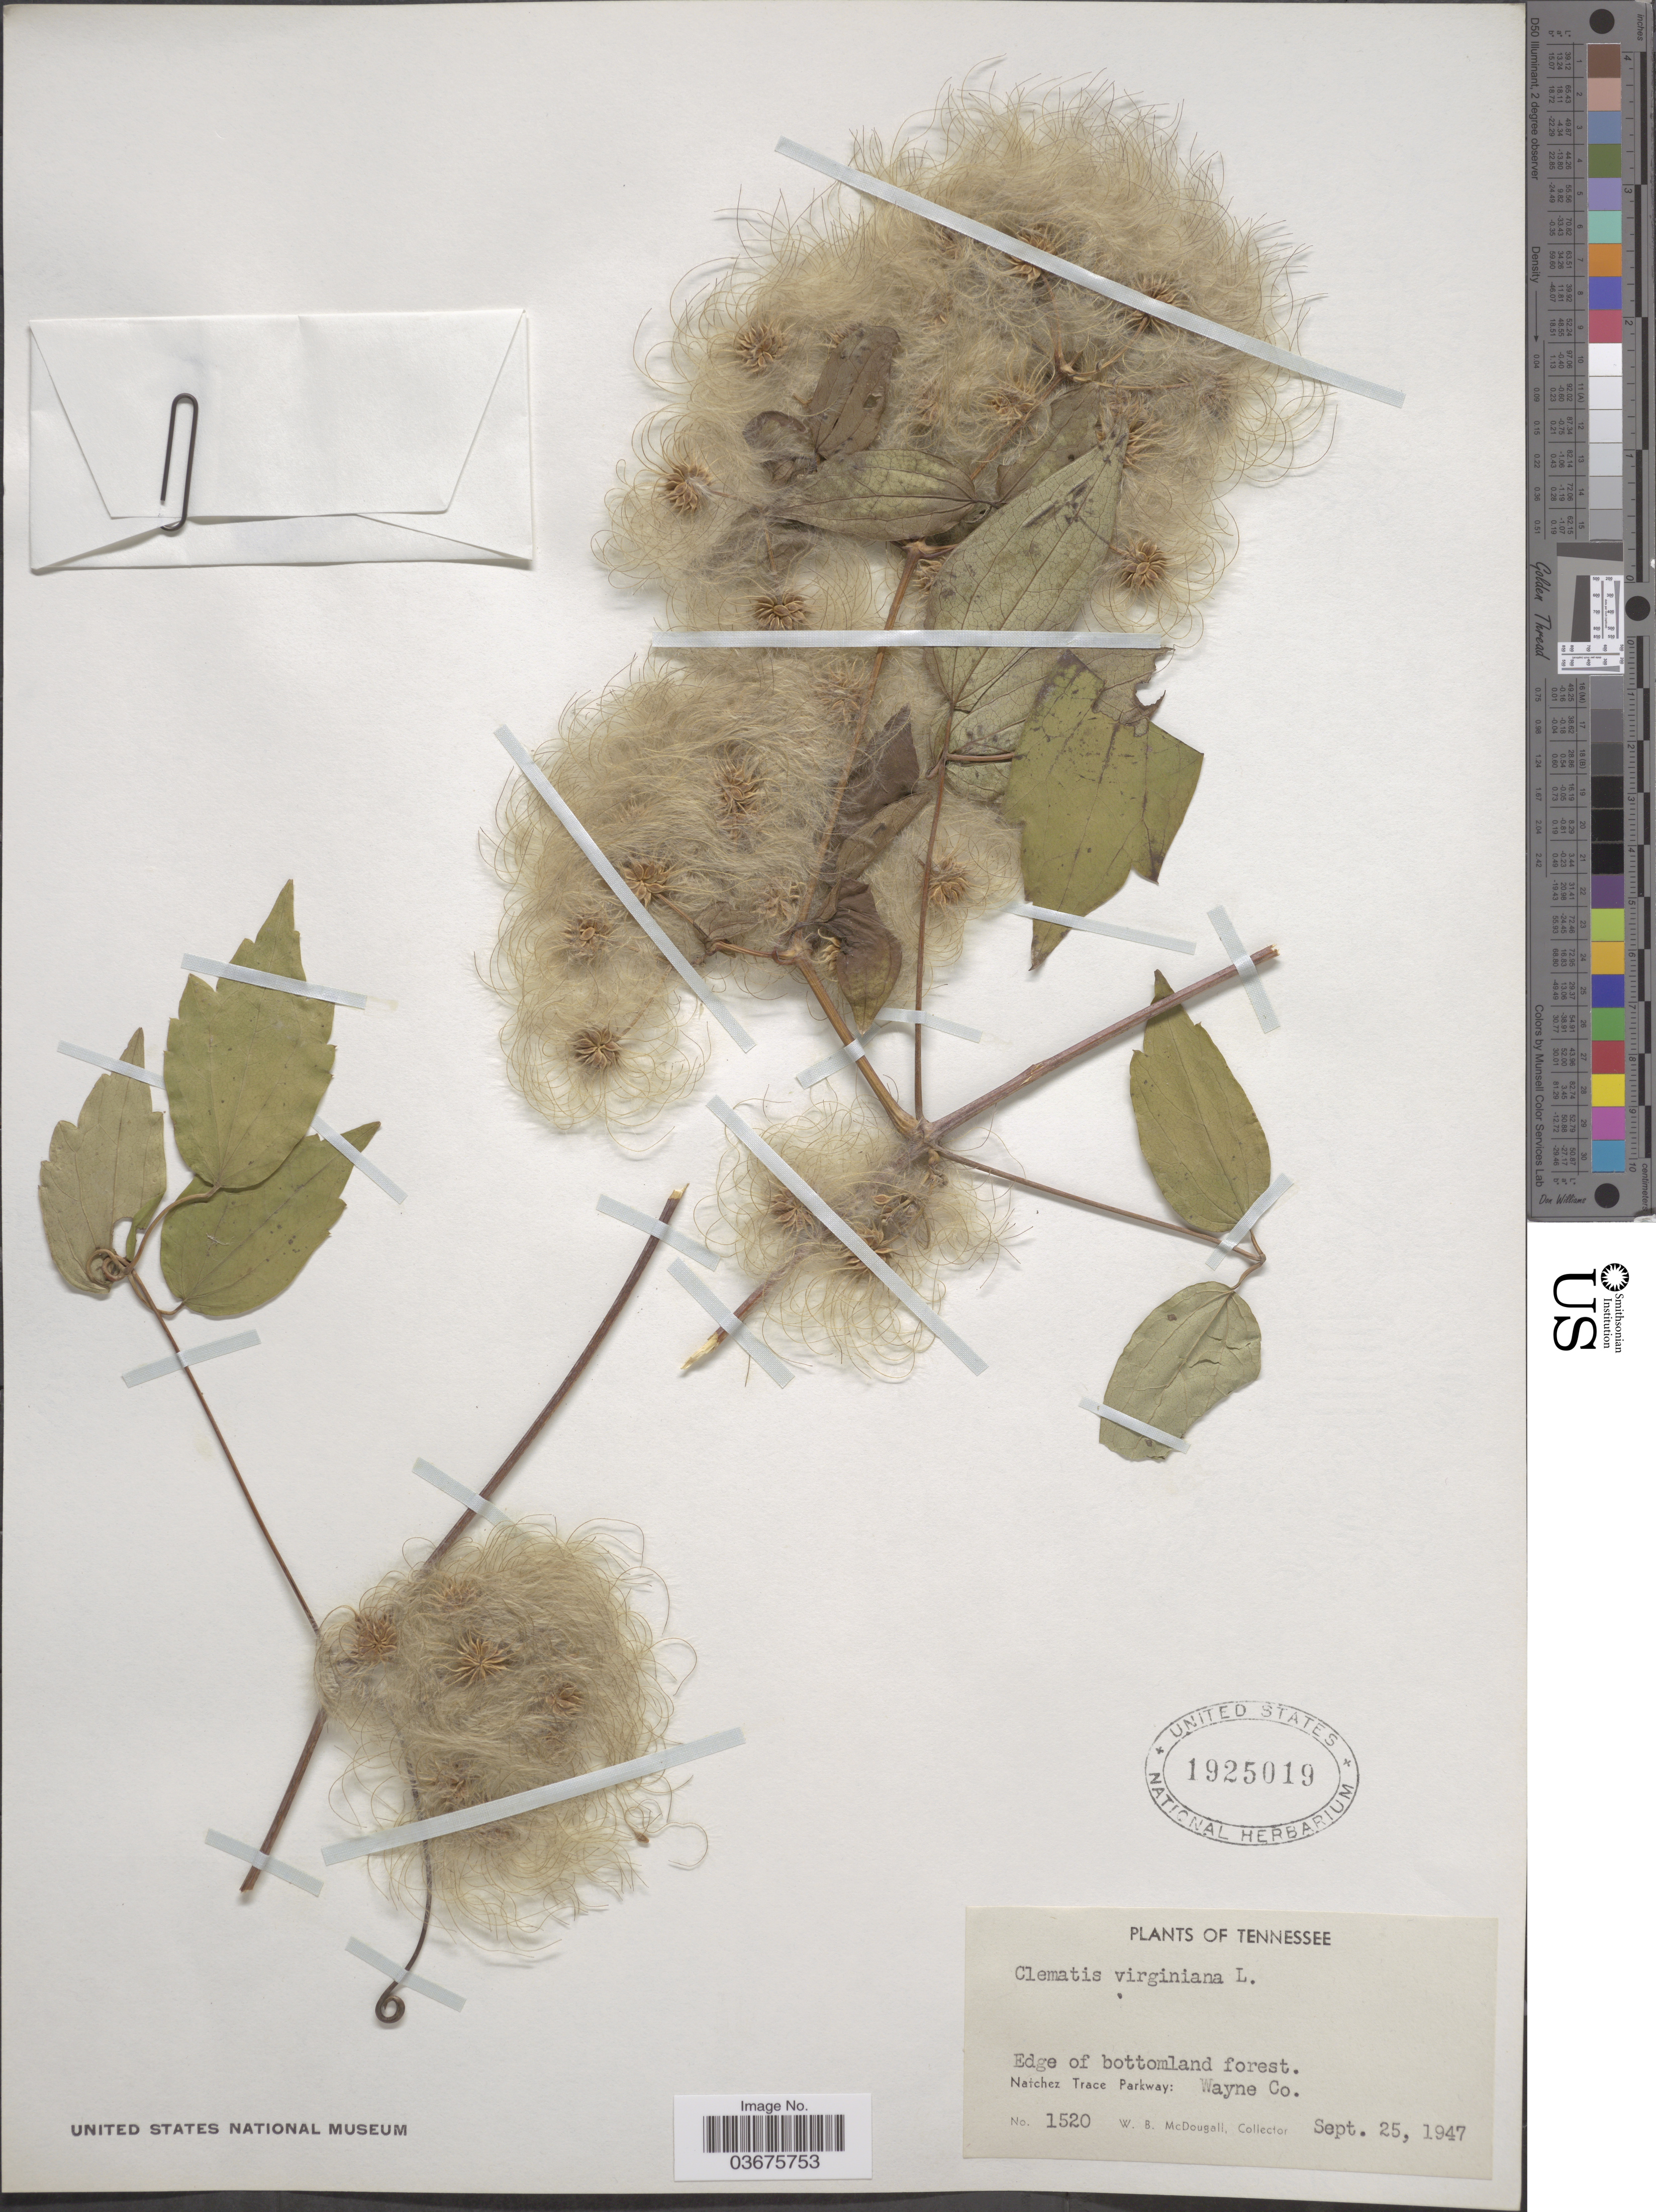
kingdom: Plantae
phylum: Tracheophyta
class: Magnoliopsida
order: Ranunculales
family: Ranunculaceae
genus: Clematis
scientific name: Clematis virginiana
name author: L.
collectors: W. B. McDougall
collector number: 1520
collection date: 1947-09-25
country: United States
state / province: Tennessee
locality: Natchez Trace Parkway: Wayne Co.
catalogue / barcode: US 1925019